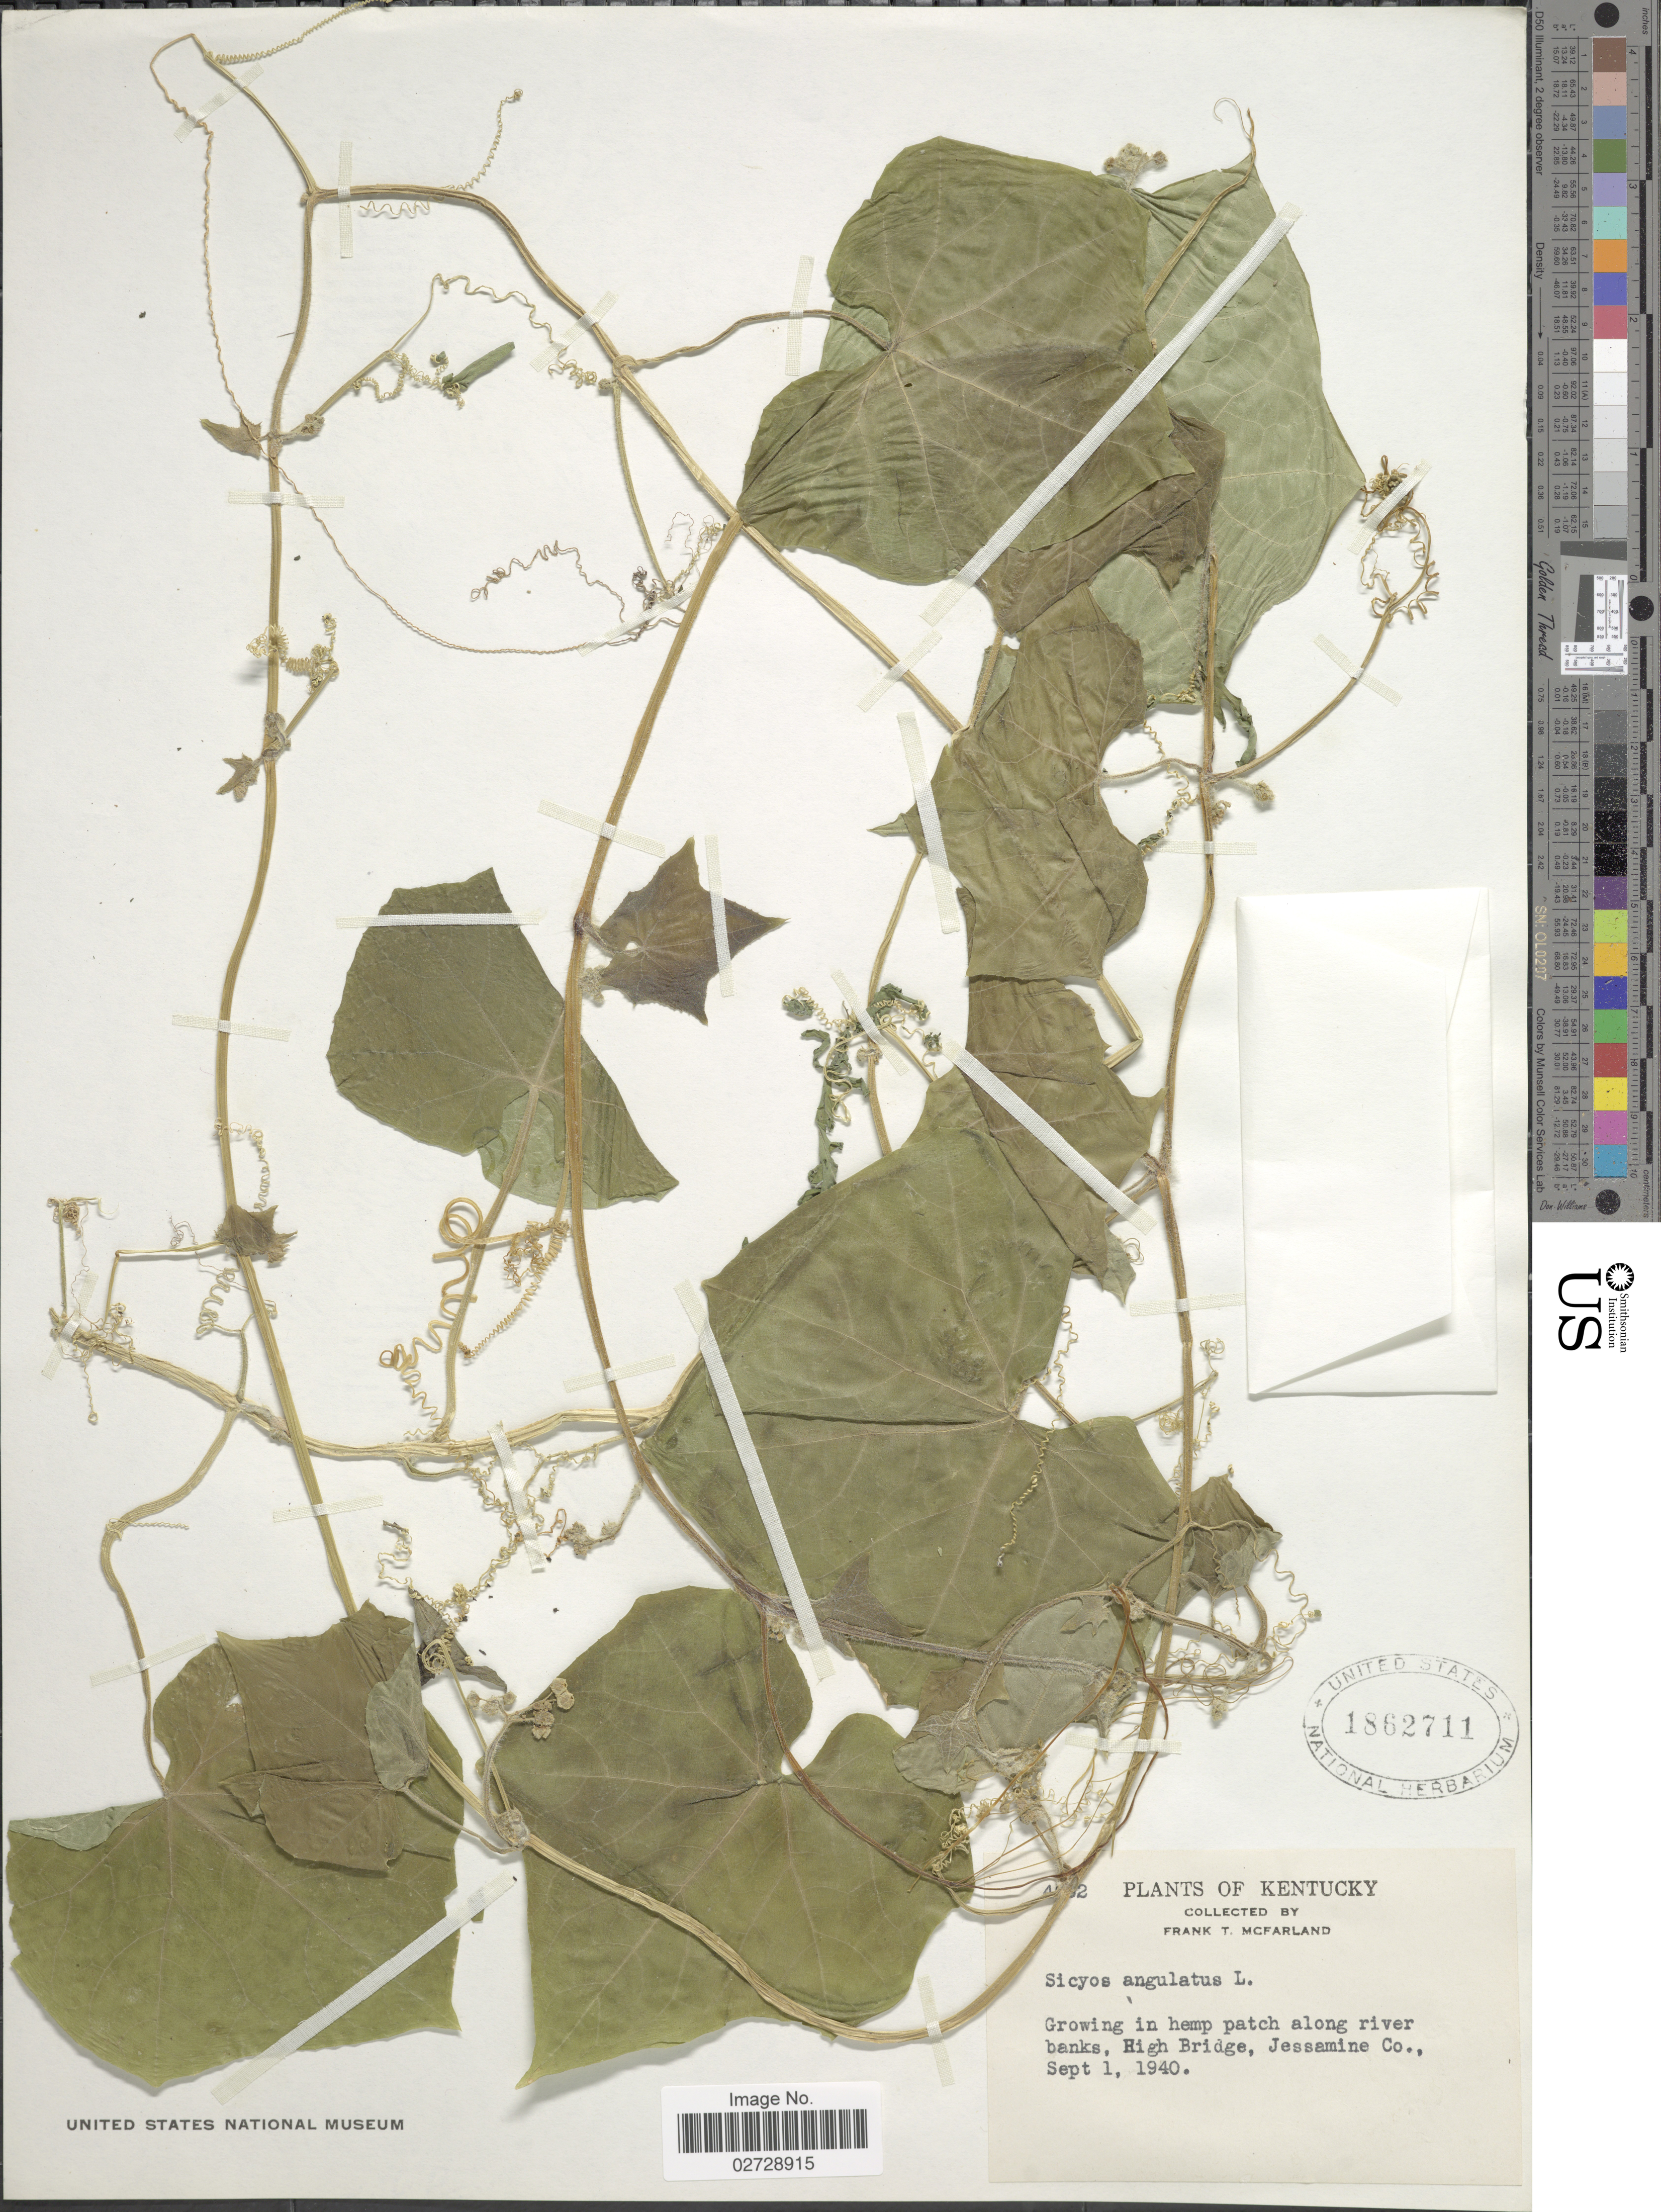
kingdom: Plantae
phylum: Tracheophyta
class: Magnoliopsida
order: Cucurbitales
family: Cucurbitaceae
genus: Sicyos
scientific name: Sicyos angulatus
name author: L.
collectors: F. McFarland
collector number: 4!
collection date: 1940-09-01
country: United States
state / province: Kentucky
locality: Growing in hemp patch along river banks, High Bridge, Jessamine Co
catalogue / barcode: US 1862711